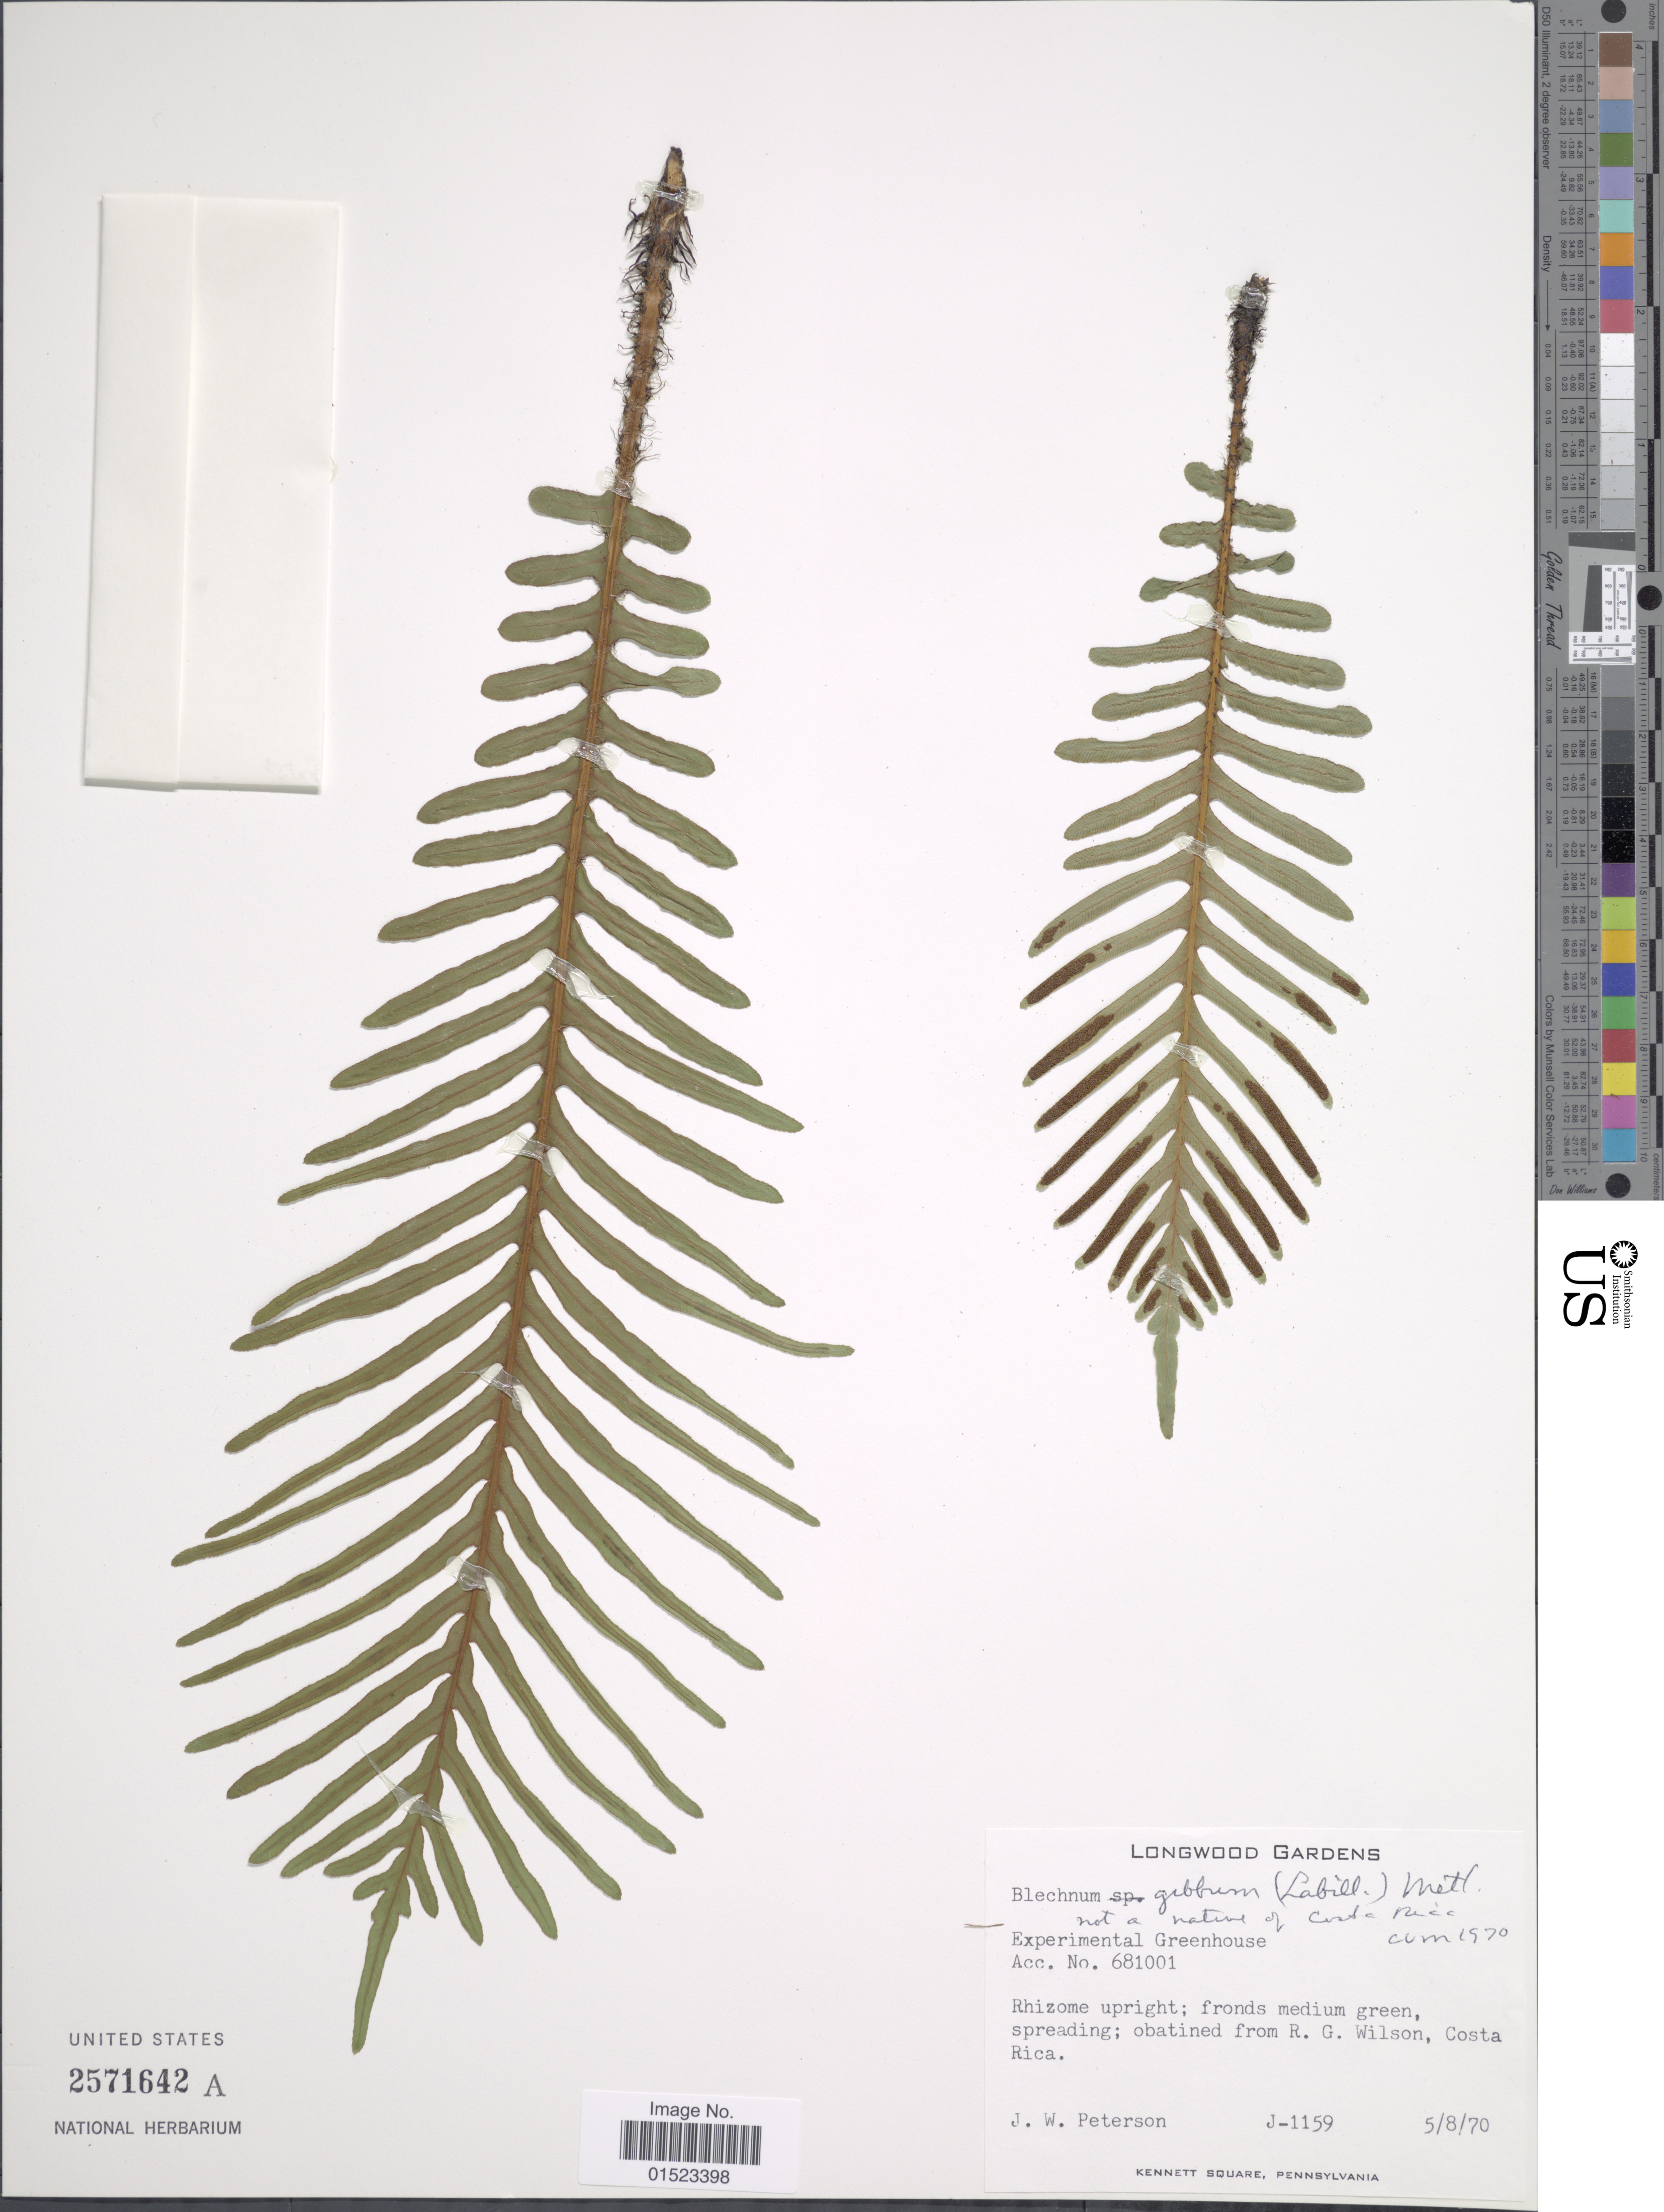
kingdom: Plantae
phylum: Tracheophyta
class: Polypodiopsida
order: Polypodiales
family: Blechnaceae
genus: Blechnum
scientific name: Blechnum gibbum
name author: (Labill.) Mett.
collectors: J. W. Peterson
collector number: J-1159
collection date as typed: Transcribed d/m/y: 5/8/70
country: United States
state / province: Pennsylvania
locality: Kennett Square, Longwood Gardens, Experimental Greenhouse Acc. 681001, Costa Rica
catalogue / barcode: US 2571642A